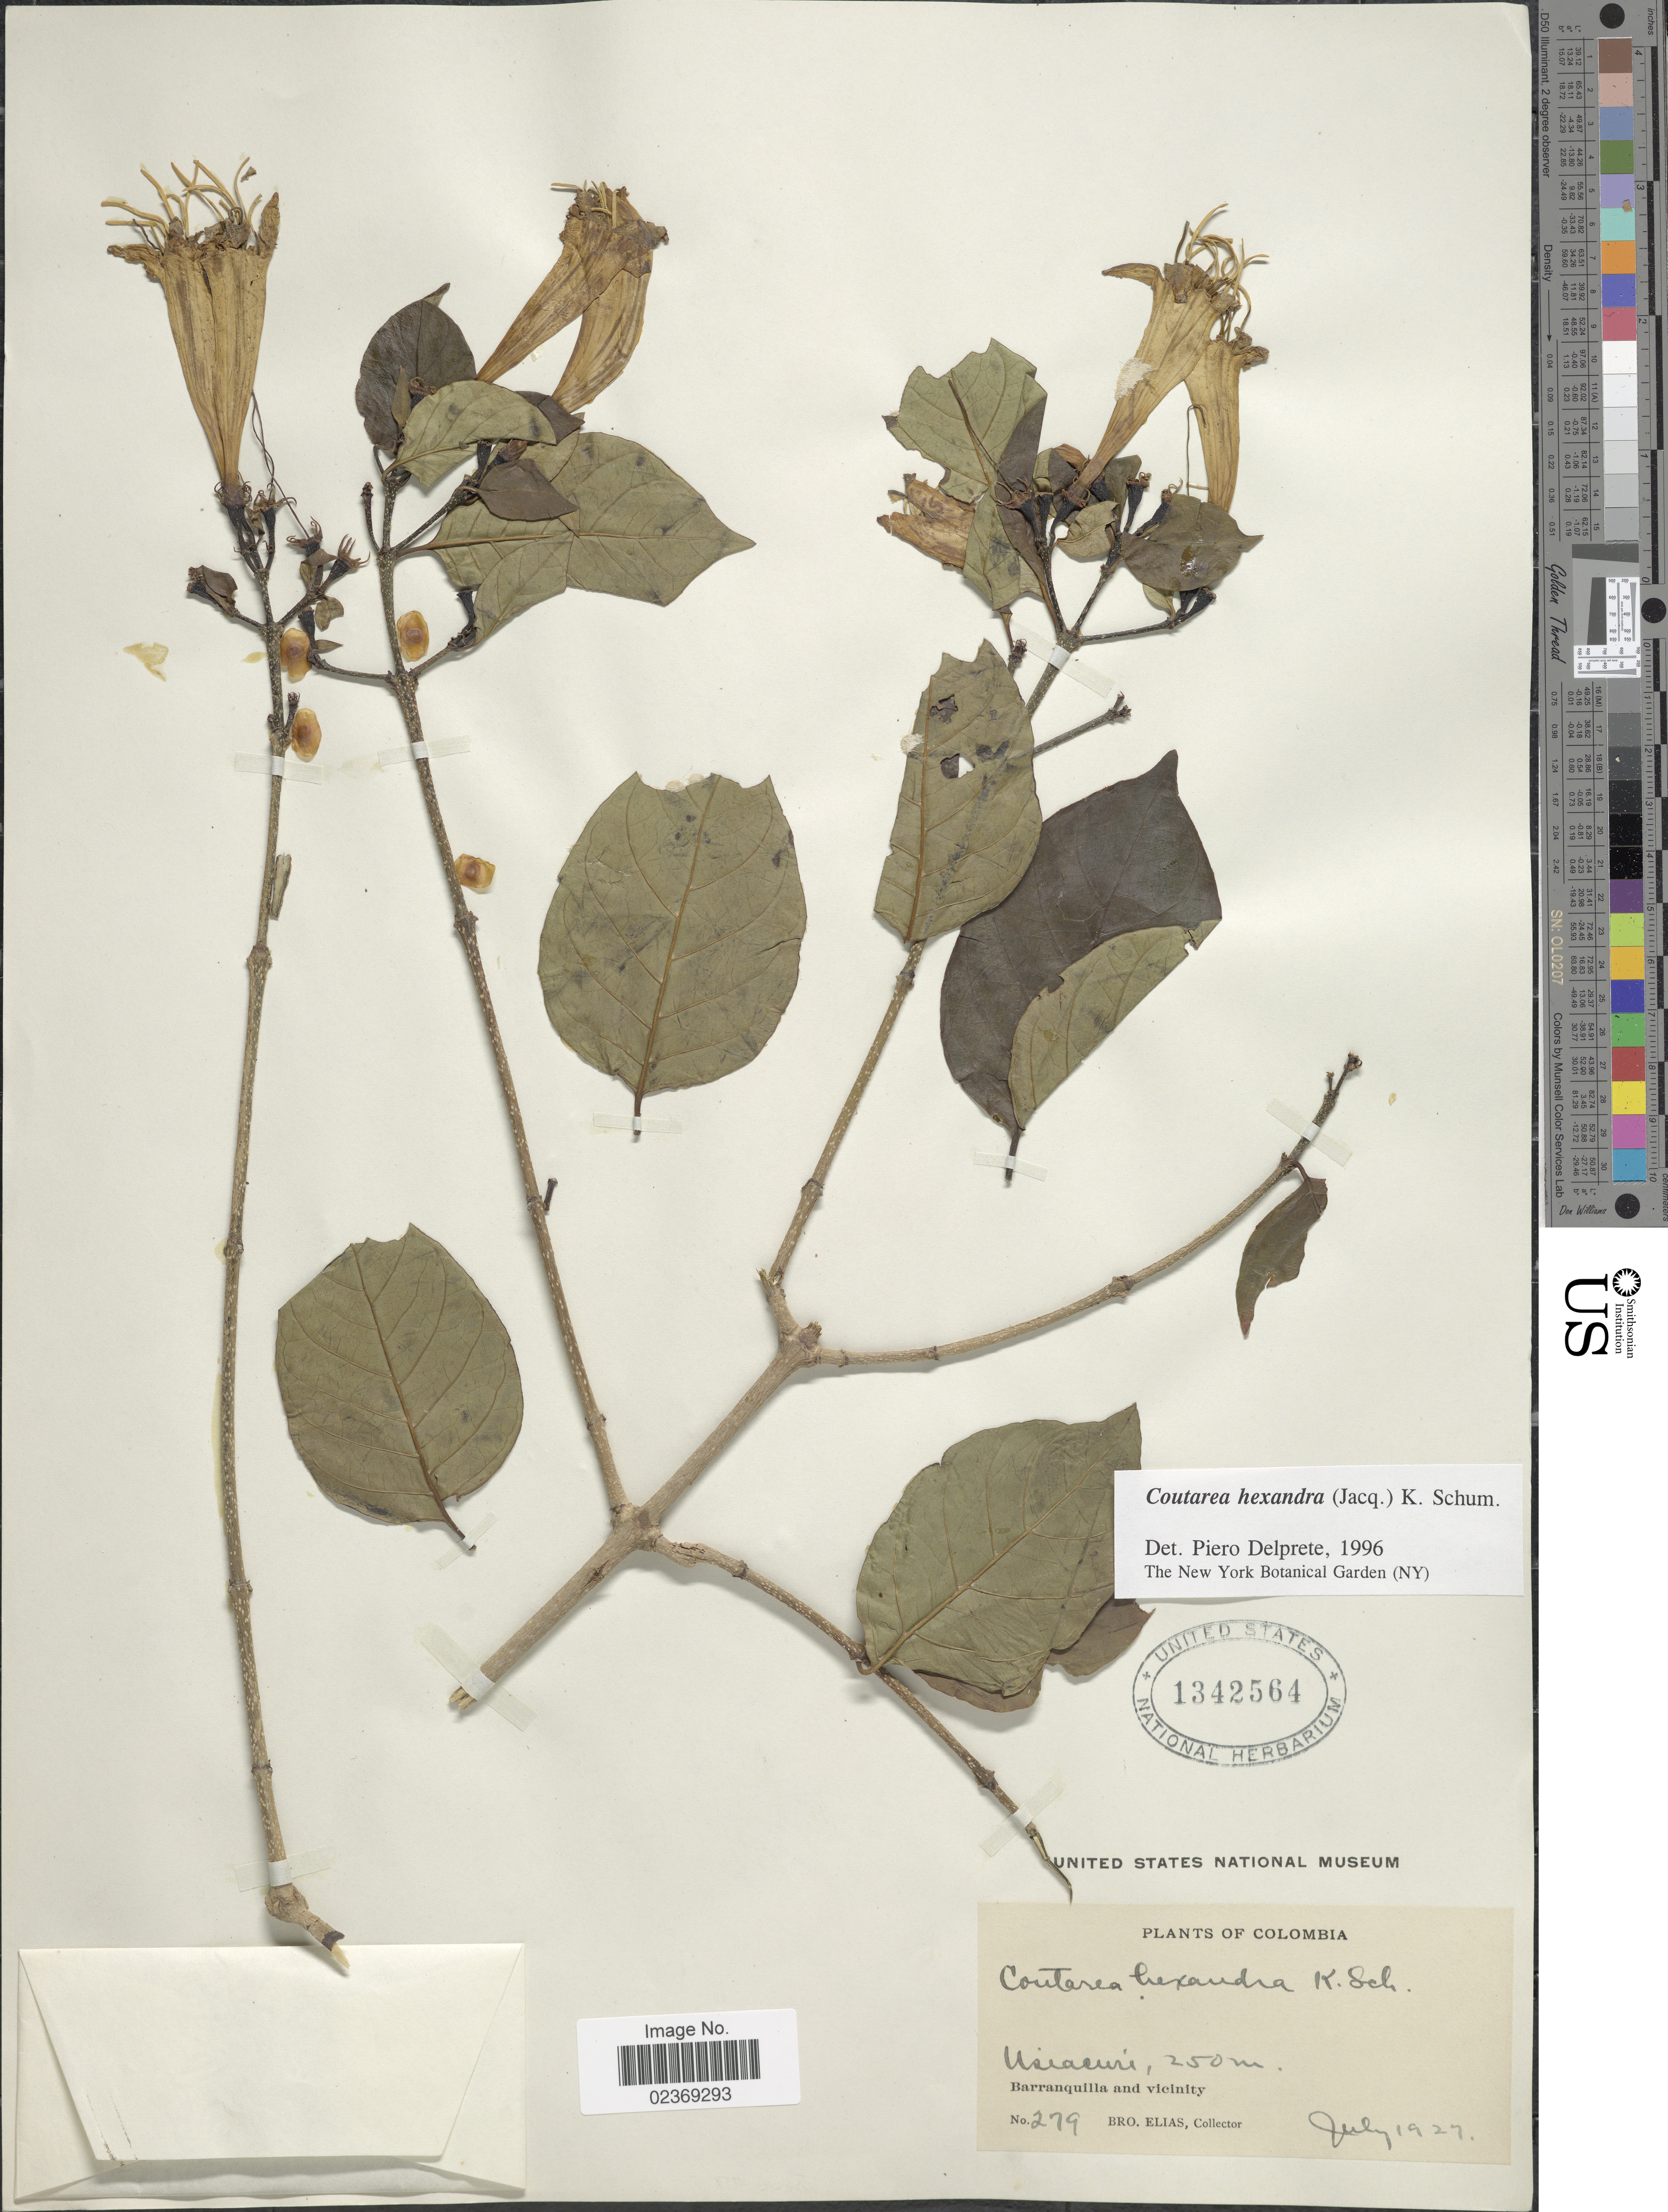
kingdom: Plantae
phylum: Tracheophyta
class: Magnoliopsida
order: Gentianales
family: Rubiaceae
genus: Coutarea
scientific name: Coutarea hexandra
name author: (Jacq.) K. Schum.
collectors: Bro. Elias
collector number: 279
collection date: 1927-07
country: Colombia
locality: Usiacuri, Barranquilla and vicinity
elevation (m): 250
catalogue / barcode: US 1342564